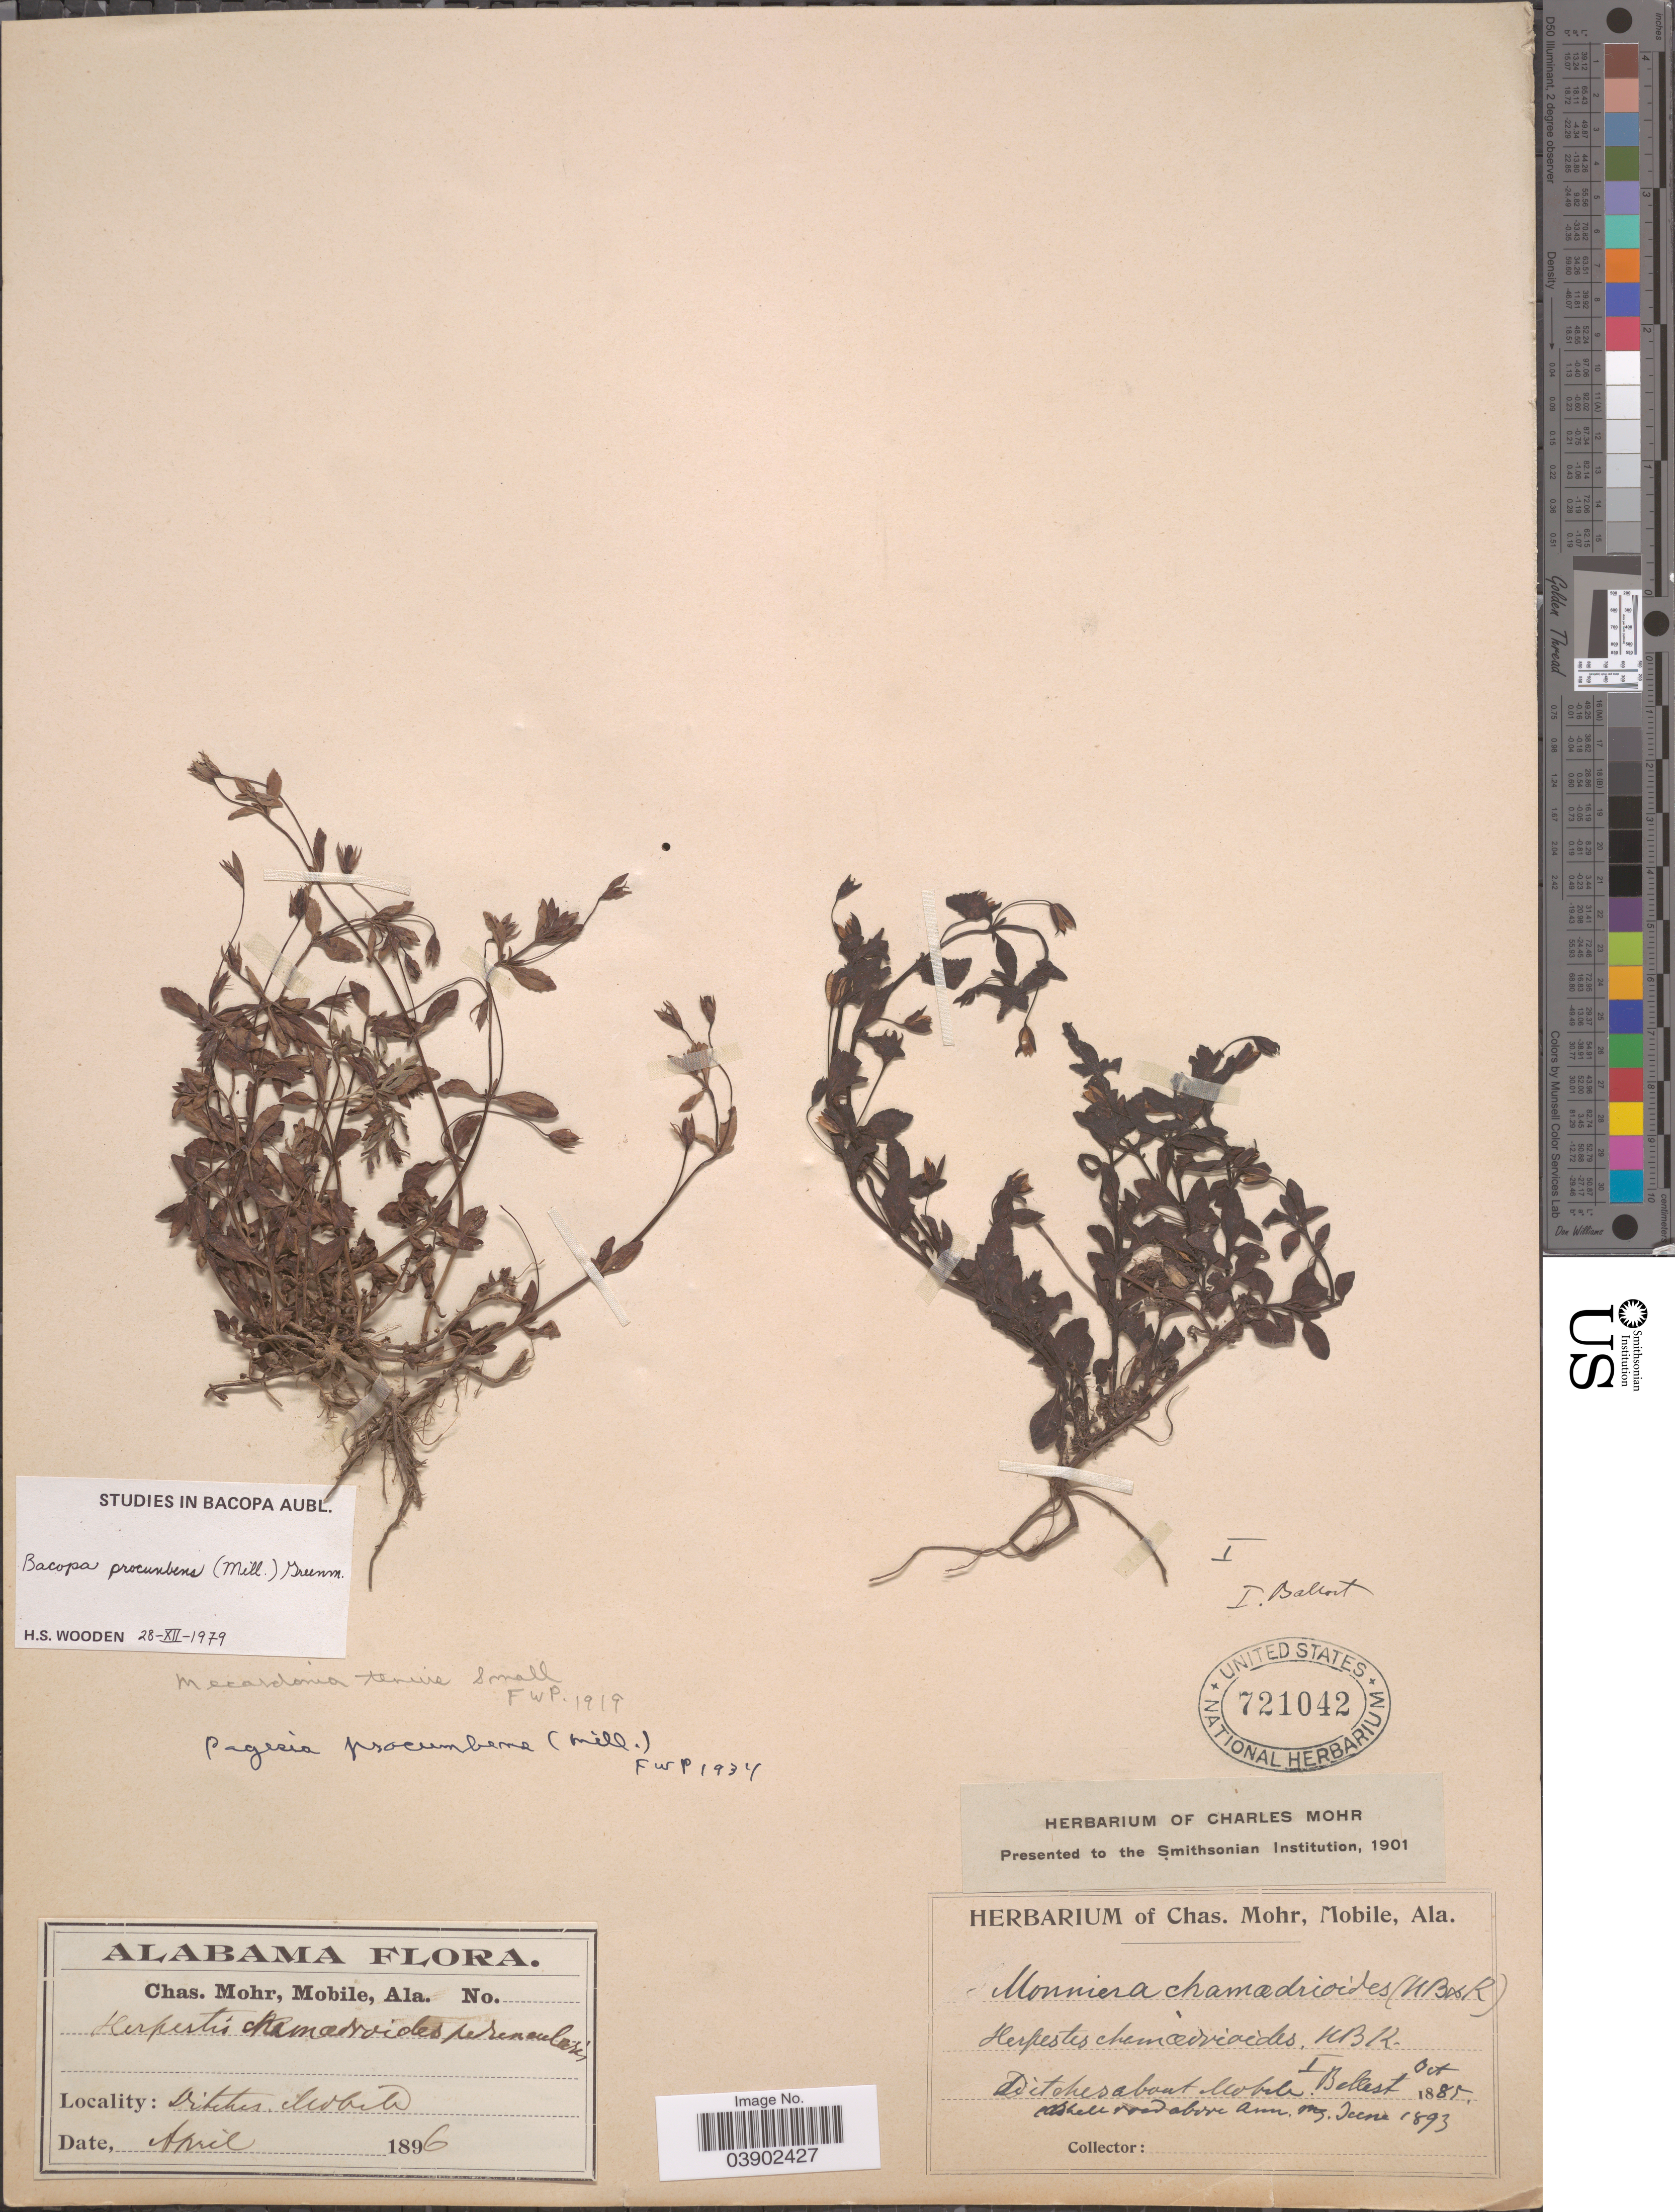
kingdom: Plantae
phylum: Tracheophyta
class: Magnoliopsida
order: Lamiales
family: Plantaginaceae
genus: Mecardonia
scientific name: Mecardonia procumbens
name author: (Mill.) Small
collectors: ex herb. Charles Mohr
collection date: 1885-10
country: United States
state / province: Alabama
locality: Ditches about Mobile, Ballast.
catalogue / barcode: US 721042-2